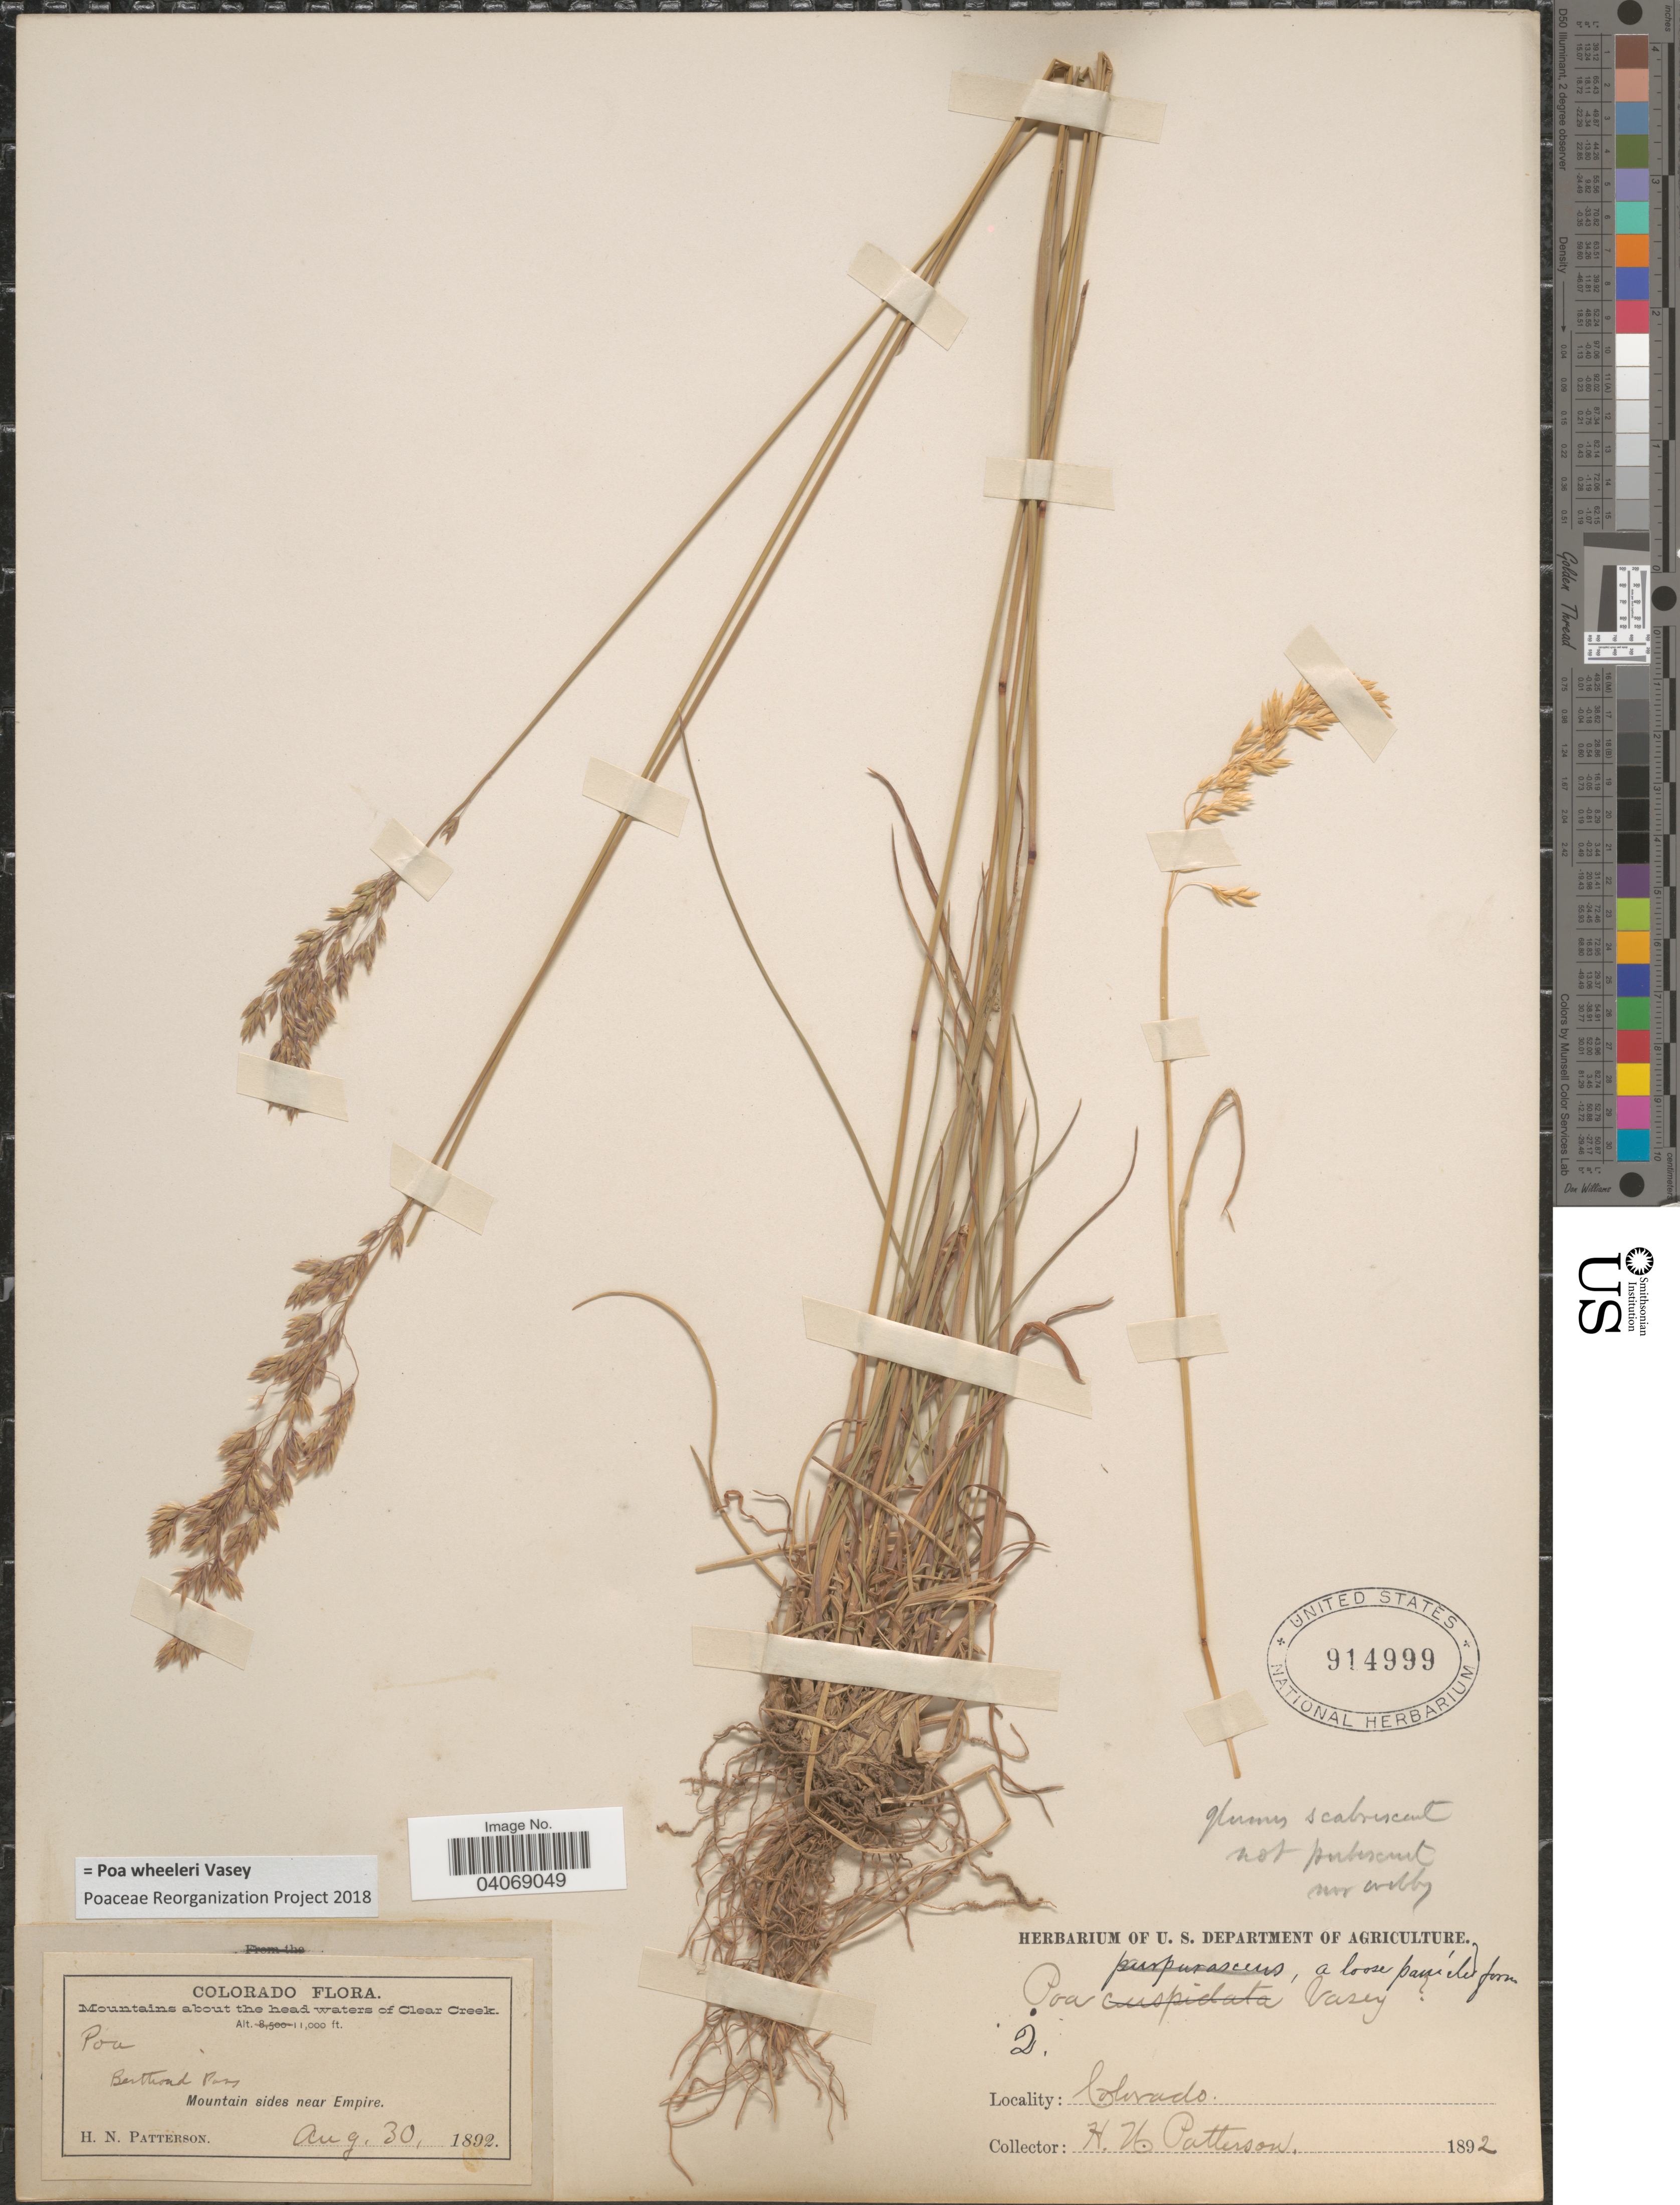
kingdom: Plantae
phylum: Tracheophyta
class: Liliopsida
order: Poales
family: Poaceae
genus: Poa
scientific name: Poa wheeleri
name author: Vasey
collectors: H. N. Patterson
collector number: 2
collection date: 1892-08-30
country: United States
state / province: Colorado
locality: Mountains about the head waters of Clear Creek. Berthoud Pass. Mountain sides near Empire.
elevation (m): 3353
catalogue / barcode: US 914999